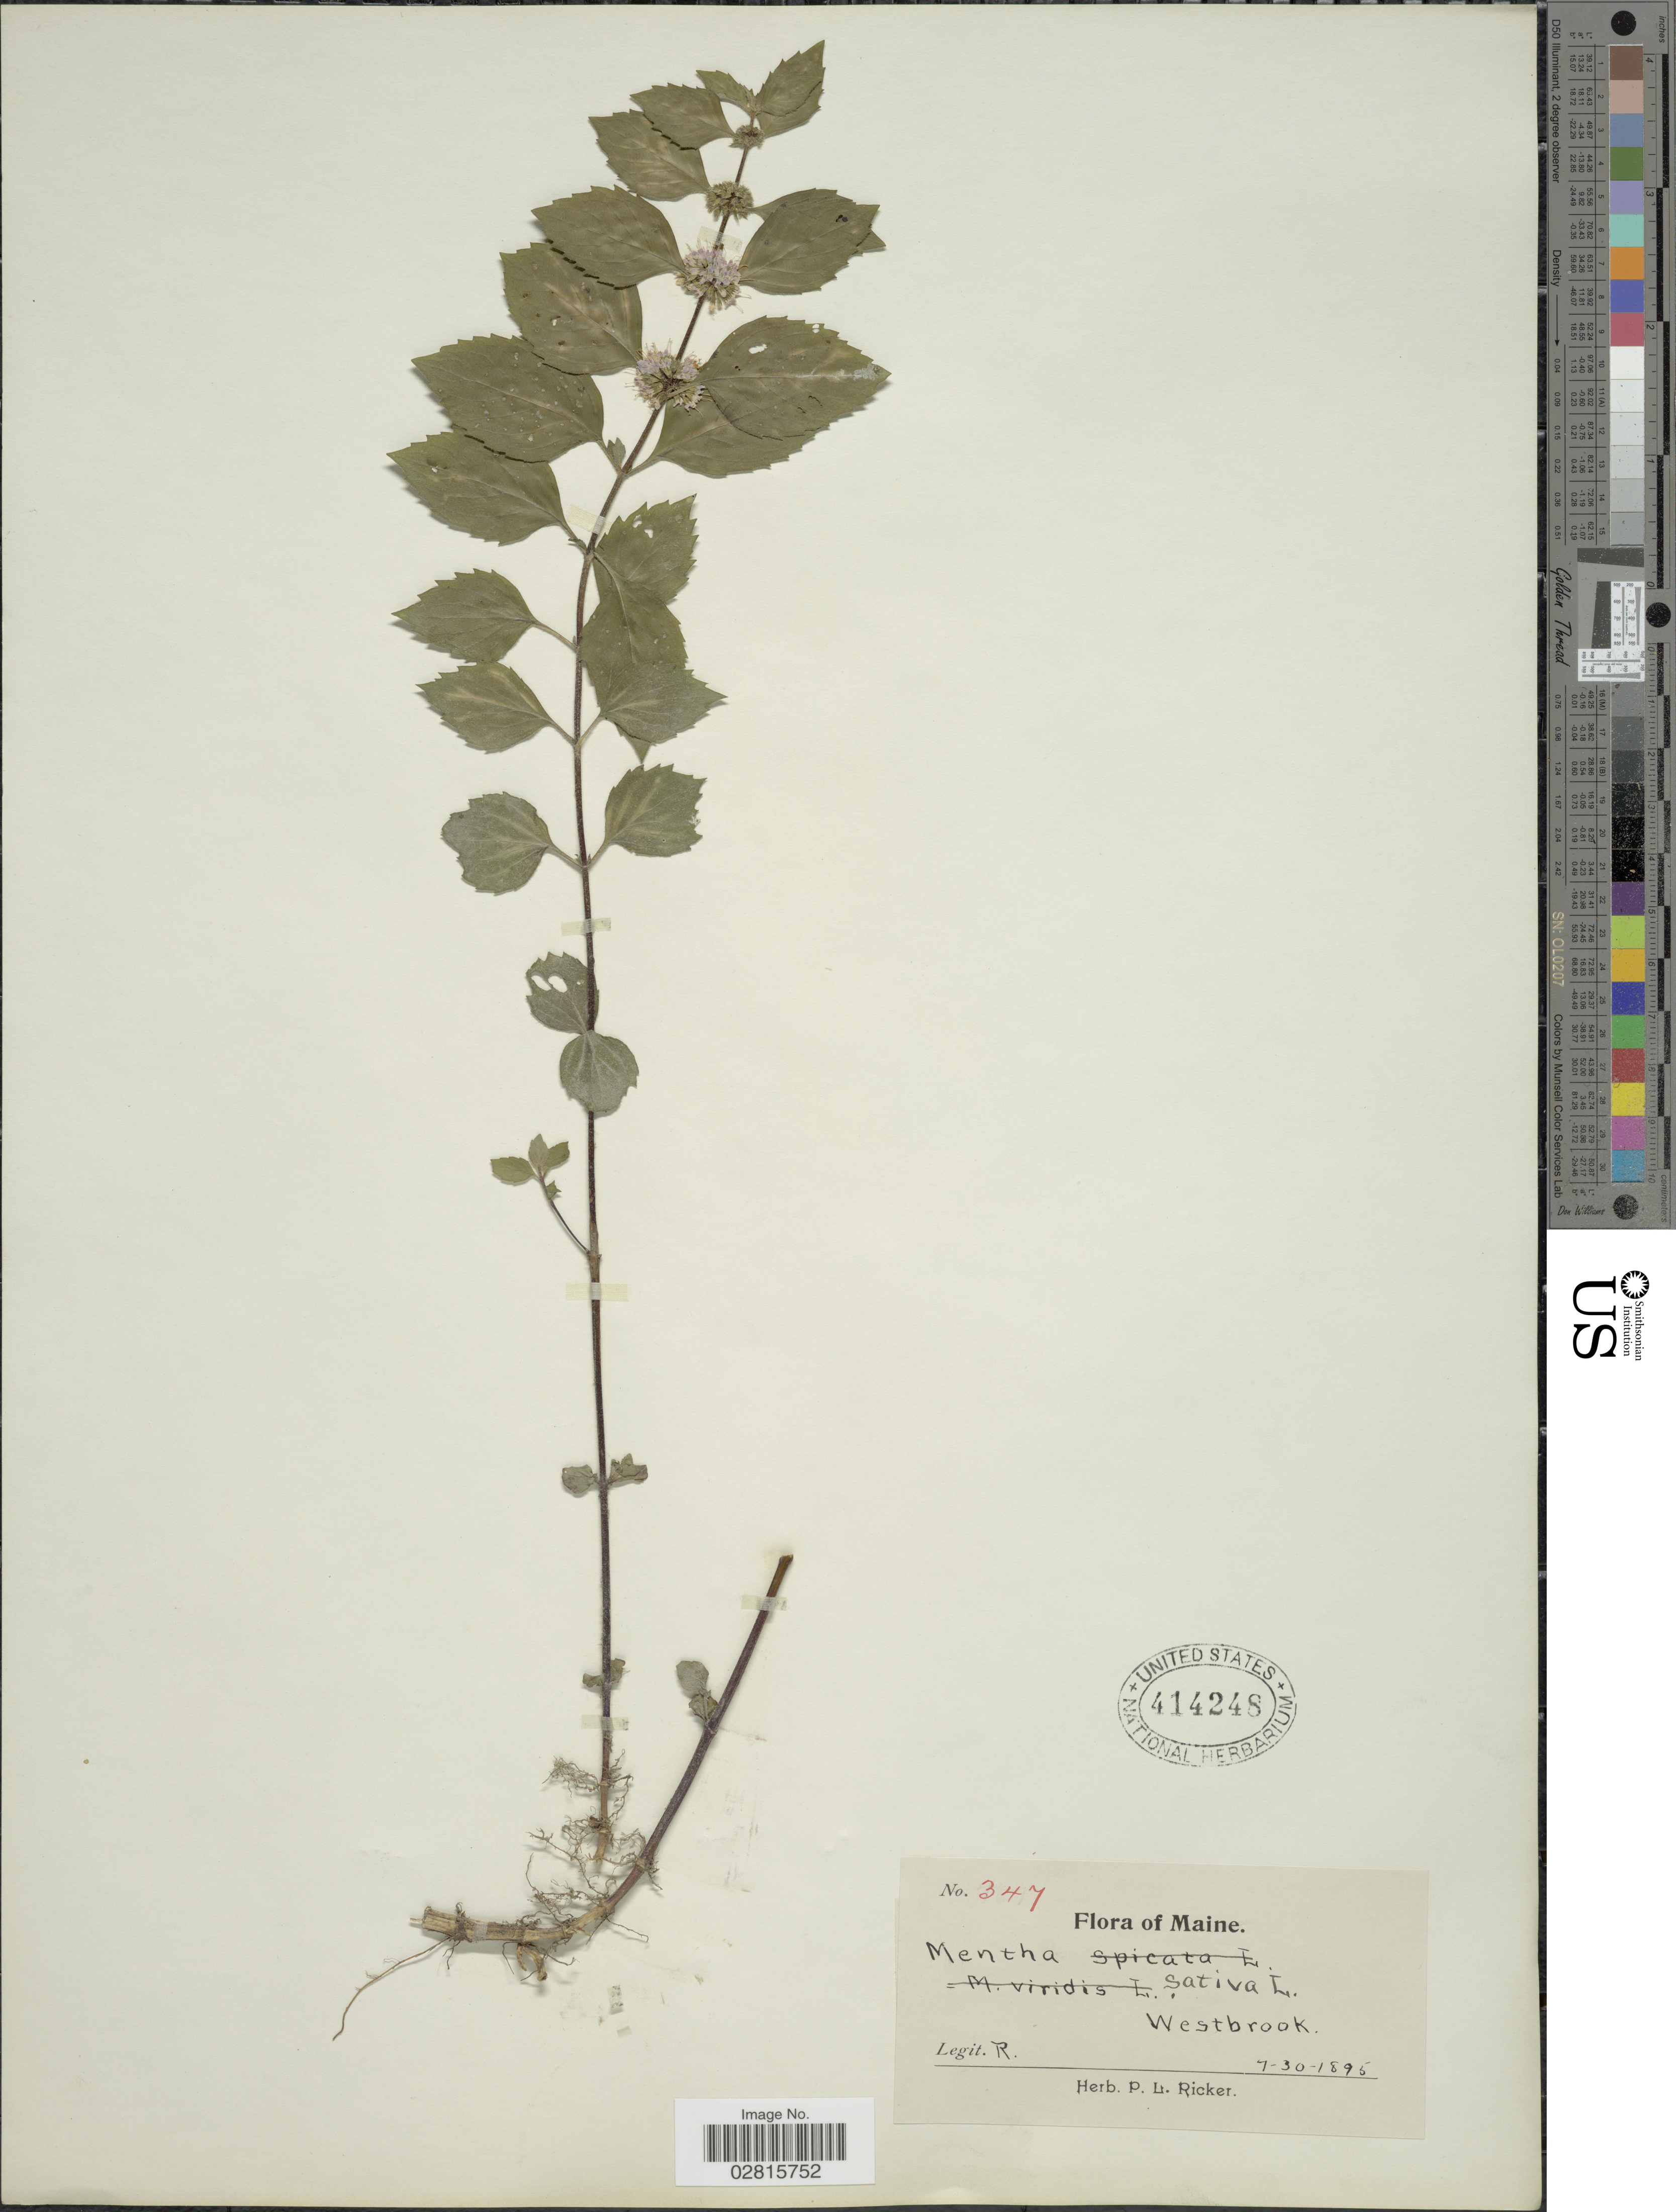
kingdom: Plantae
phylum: Tracheophyta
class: Magnoliopsida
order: Lamiales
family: Lamiaceae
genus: Mentha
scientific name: Mentha x sativa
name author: L.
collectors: P. Ricker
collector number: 347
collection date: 1895-07-30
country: United States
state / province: Maine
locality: Westbrook.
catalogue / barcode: US 414248